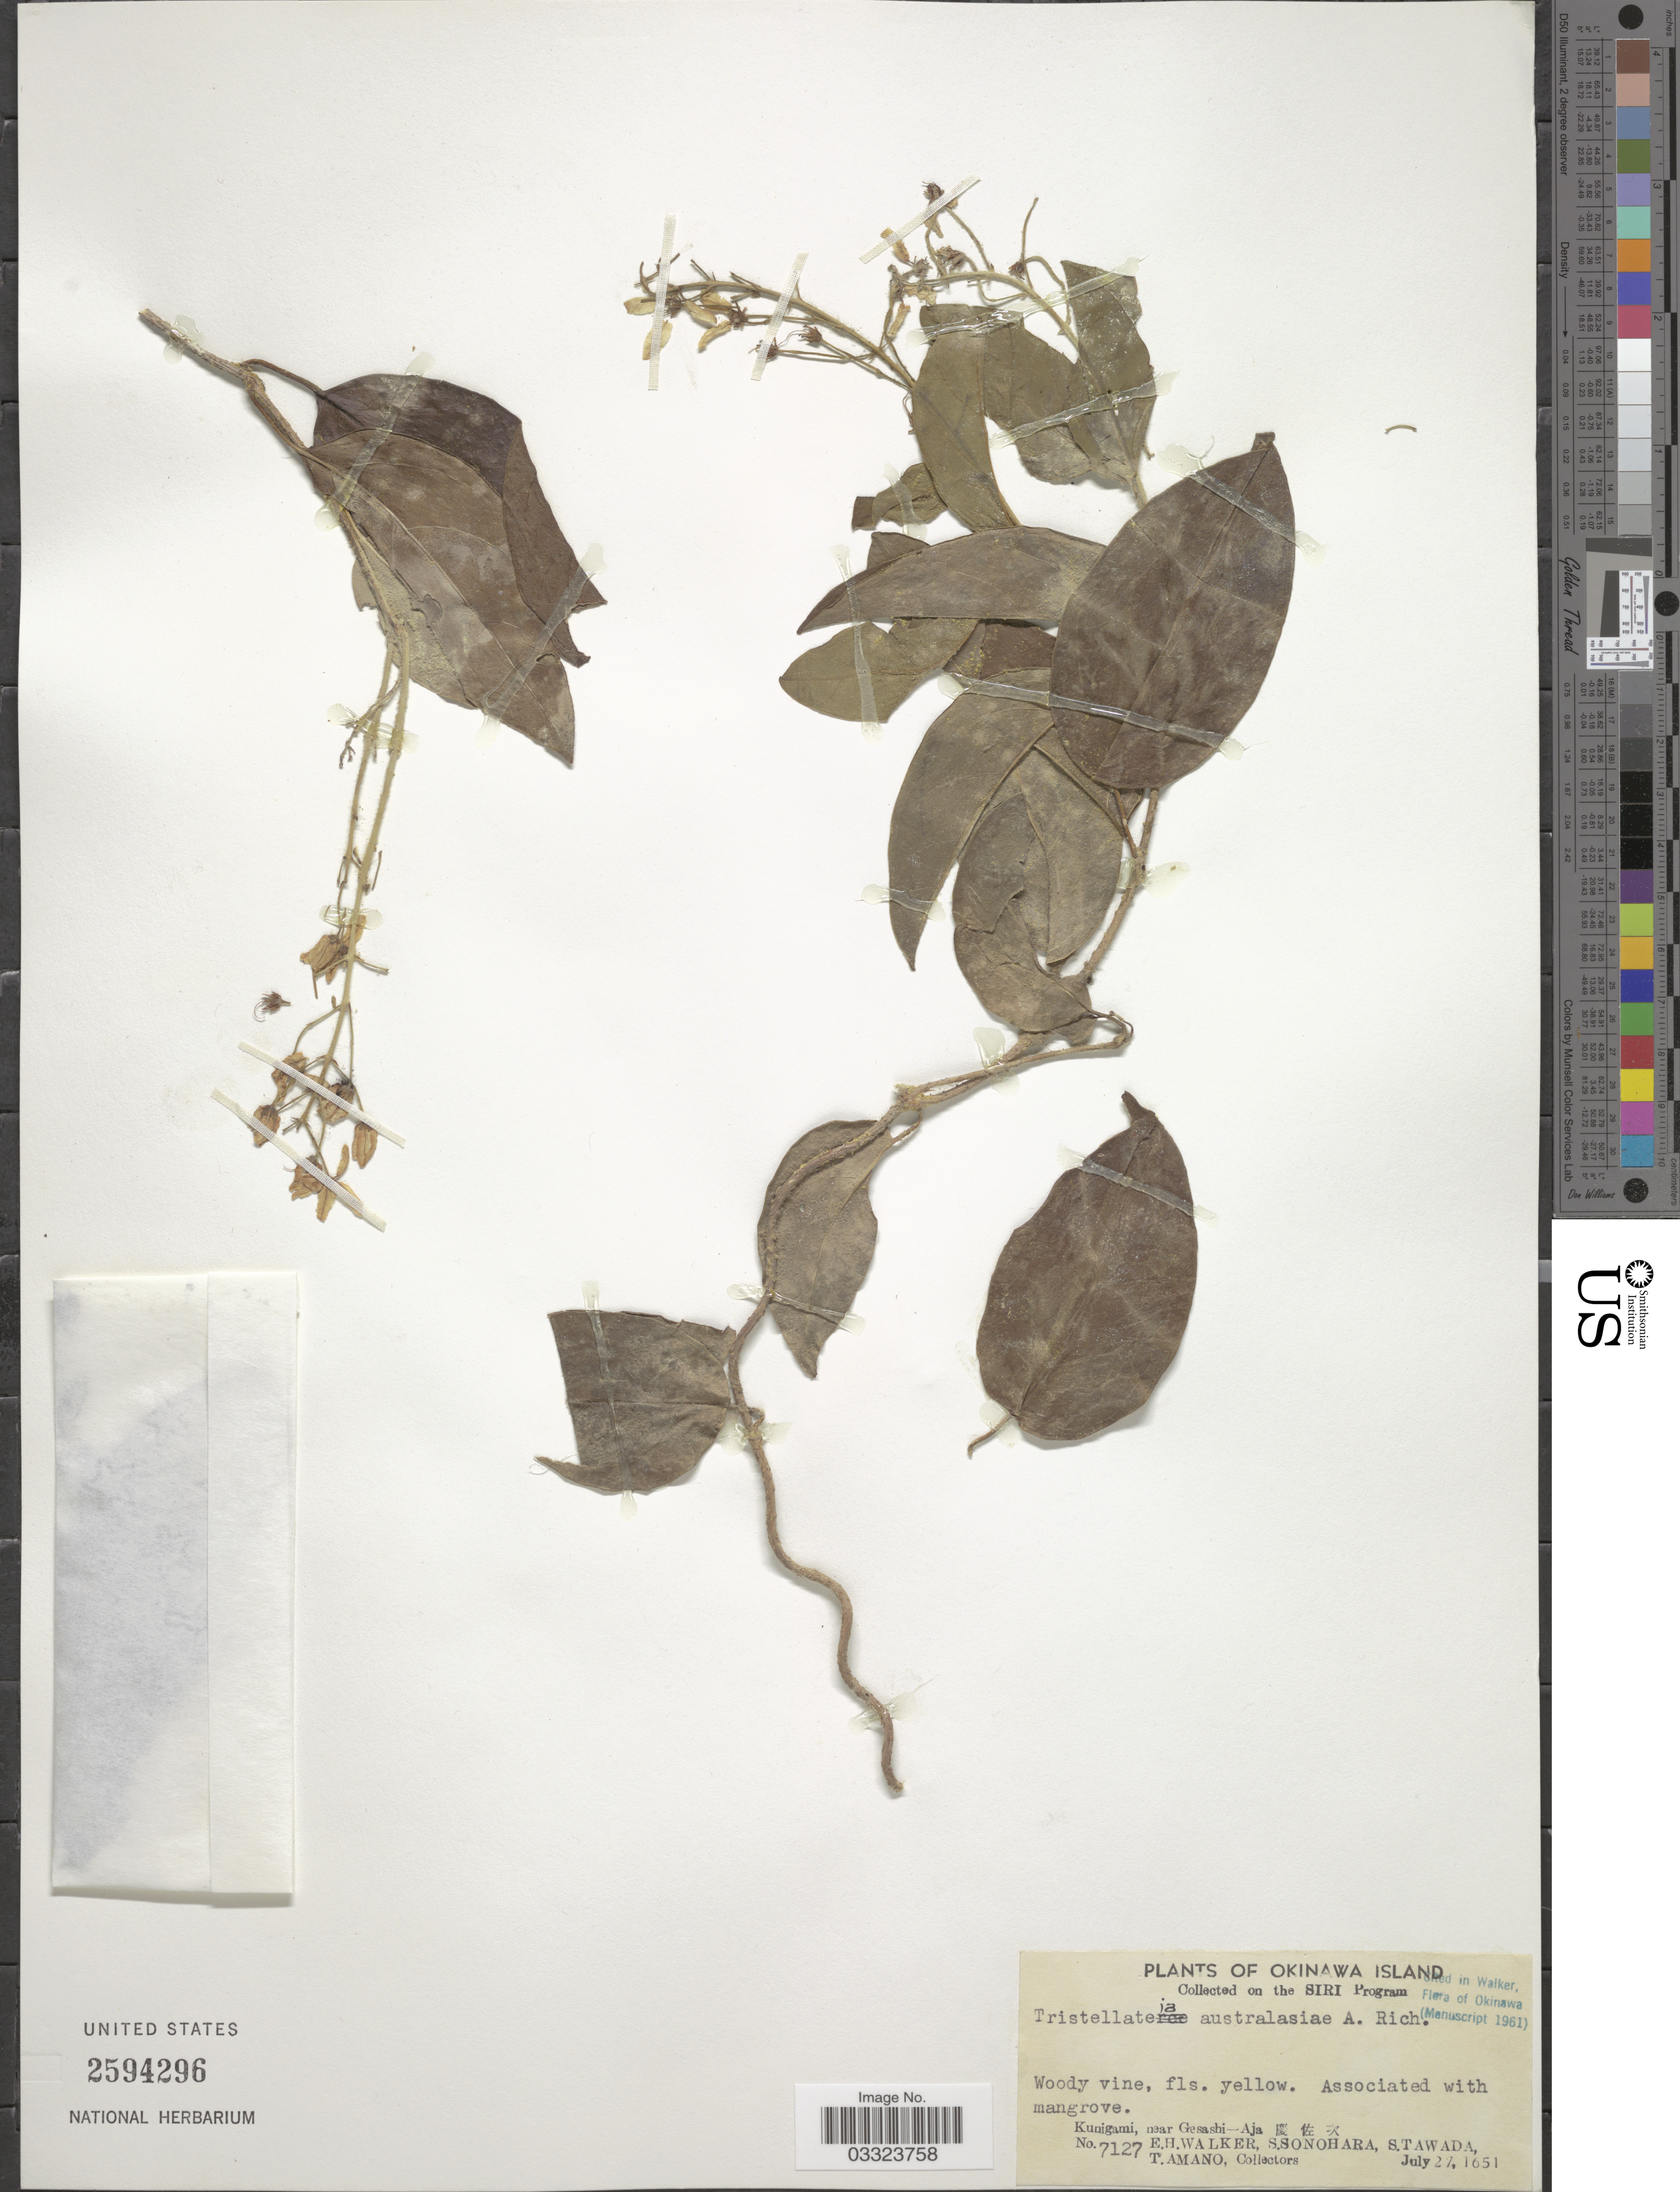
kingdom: Plantae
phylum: Tracheophyta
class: Magnoliopsida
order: Malpighiales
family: Malpighiaceae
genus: Tristellateia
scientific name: Tristellateia australasiae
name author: A. Rich.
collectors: E. H. Walker, S. Sonohara, S. Tawada & T. Amano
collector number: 7127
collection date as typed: Transcribed d/m/y: 27/7/1651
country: Japan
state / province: Okinawa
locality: Okinawa Island. Kunugami, near Gesashi-Aja X.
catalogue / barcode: US 2594296